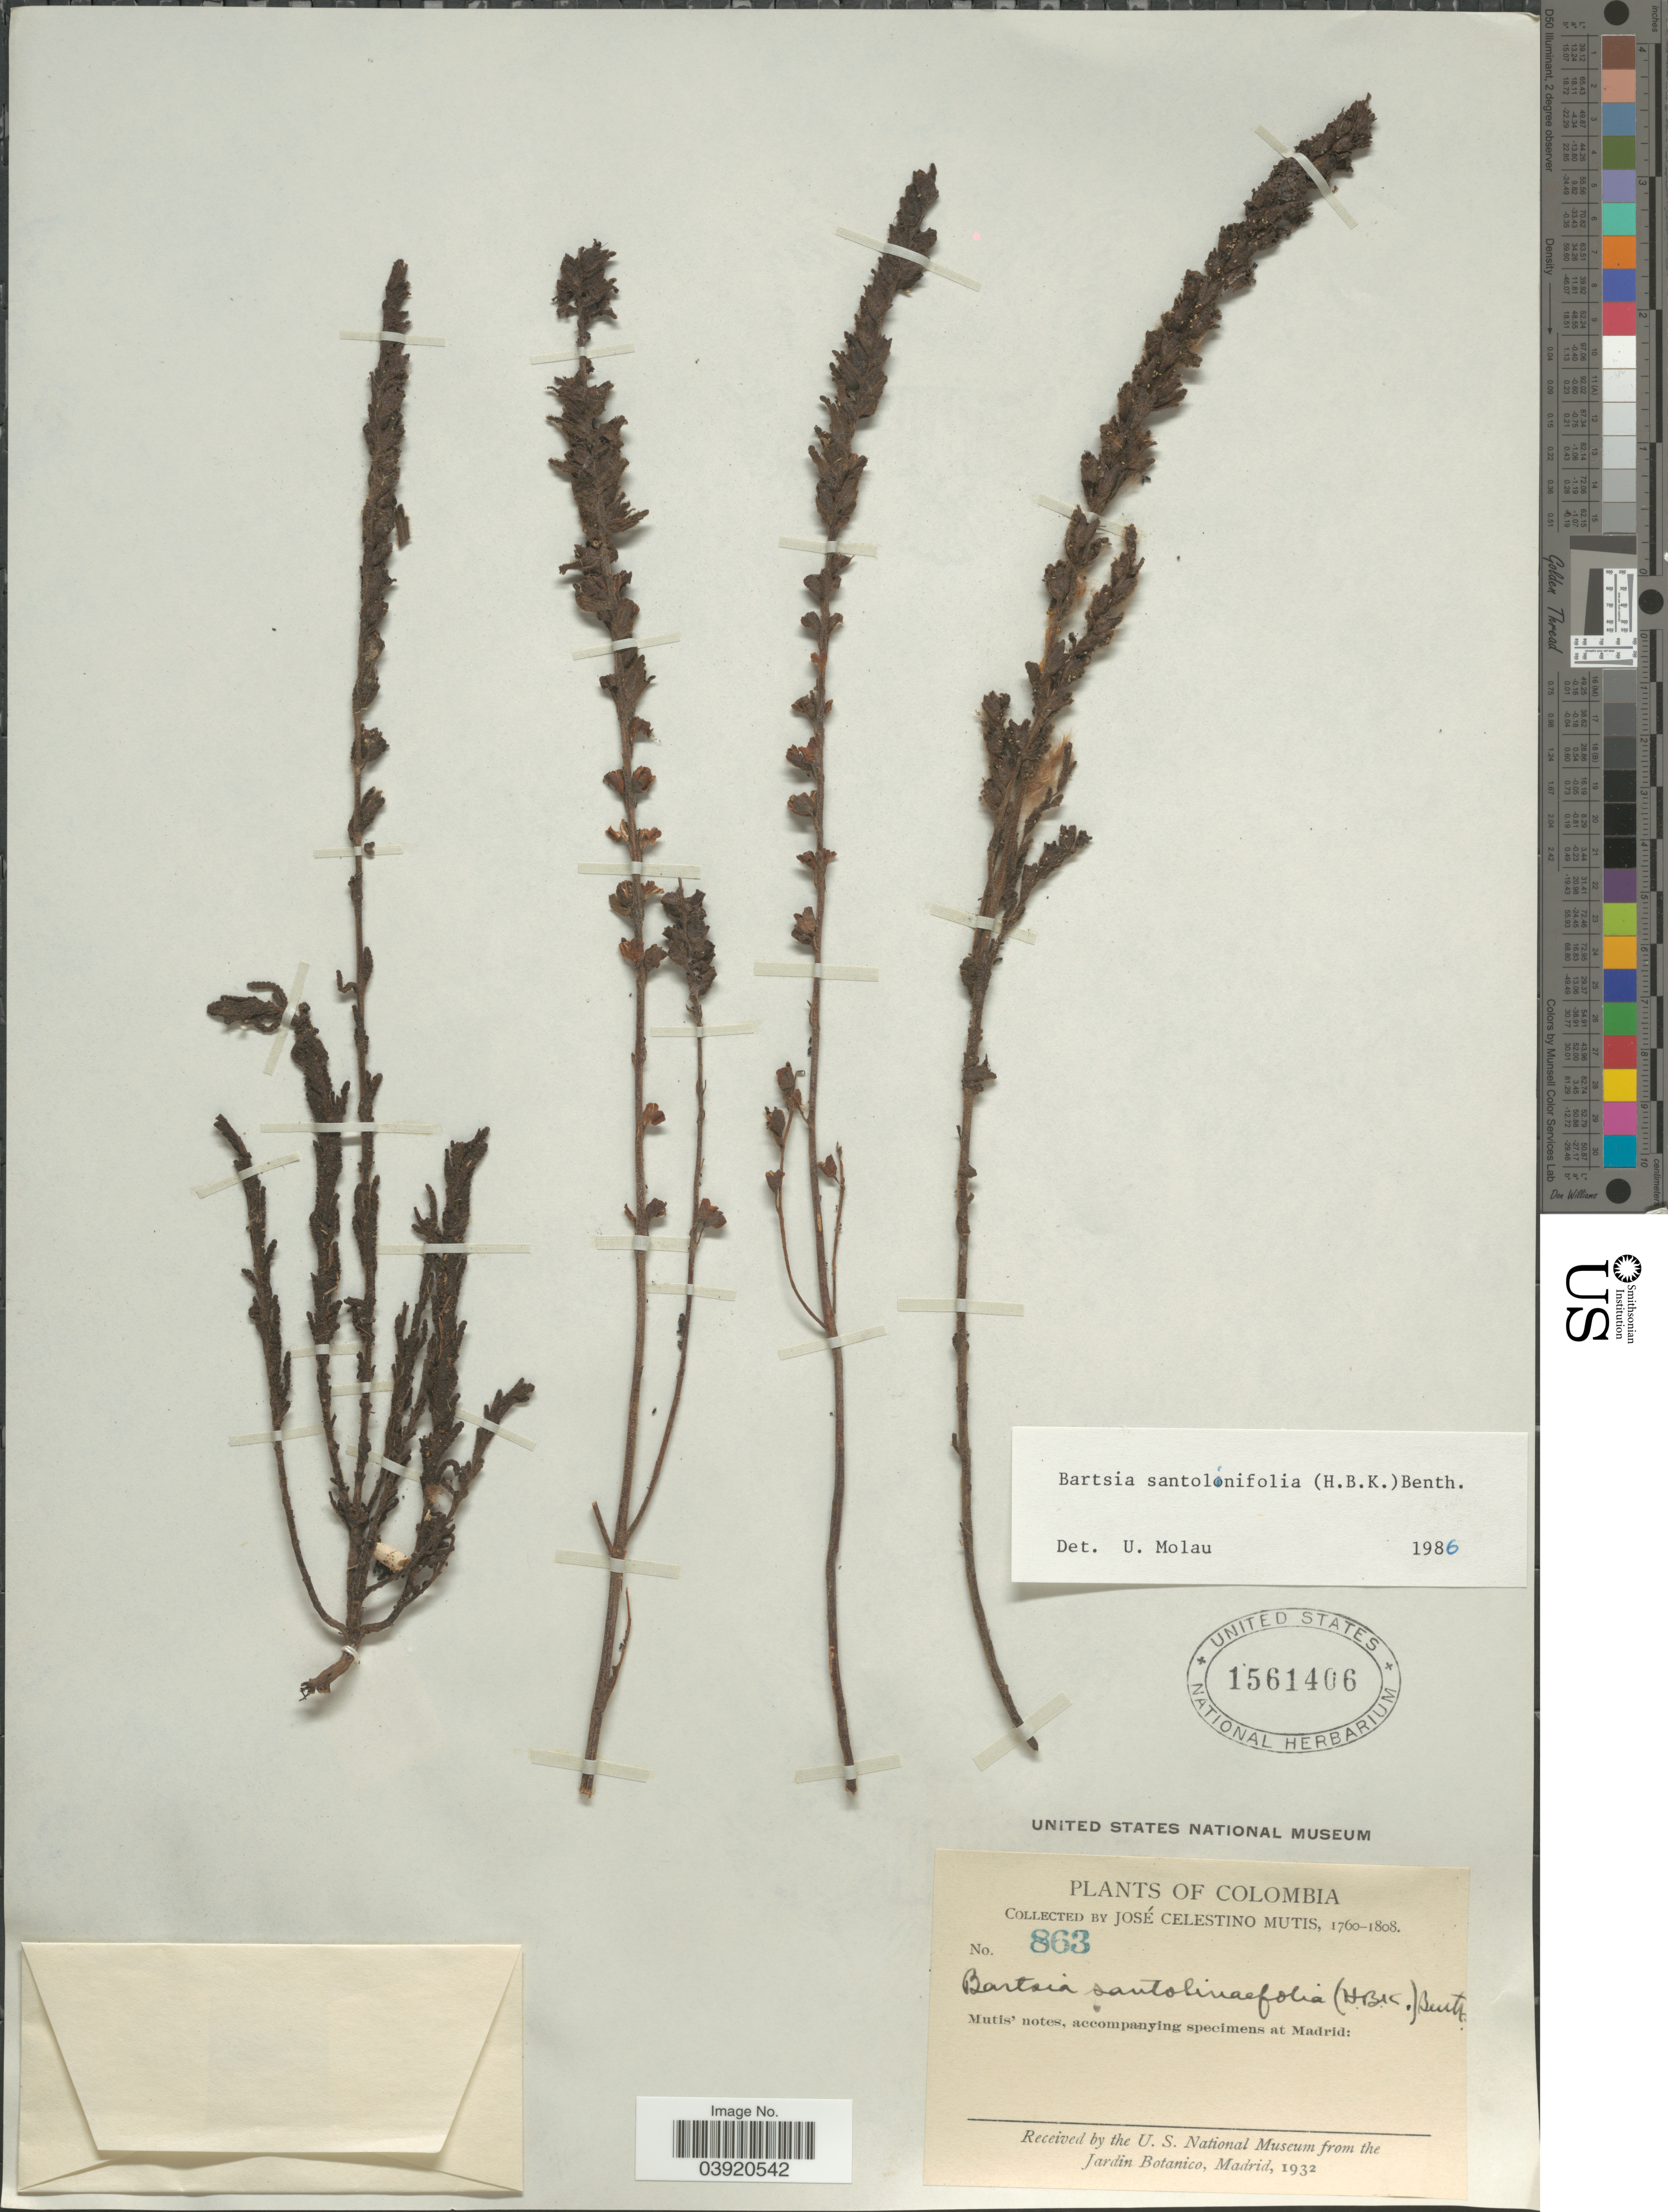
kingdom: Plantae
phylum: Tracheophyta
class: Magnoliopsida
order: Lamiales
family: Orobanchaceae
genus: Bartsia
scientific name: Bartsia santolinifolia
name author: (Kunth) Benth.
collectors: J. C. B. Mutis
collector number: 863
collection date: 1760/1808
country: Colombia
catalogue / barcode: US 1561406